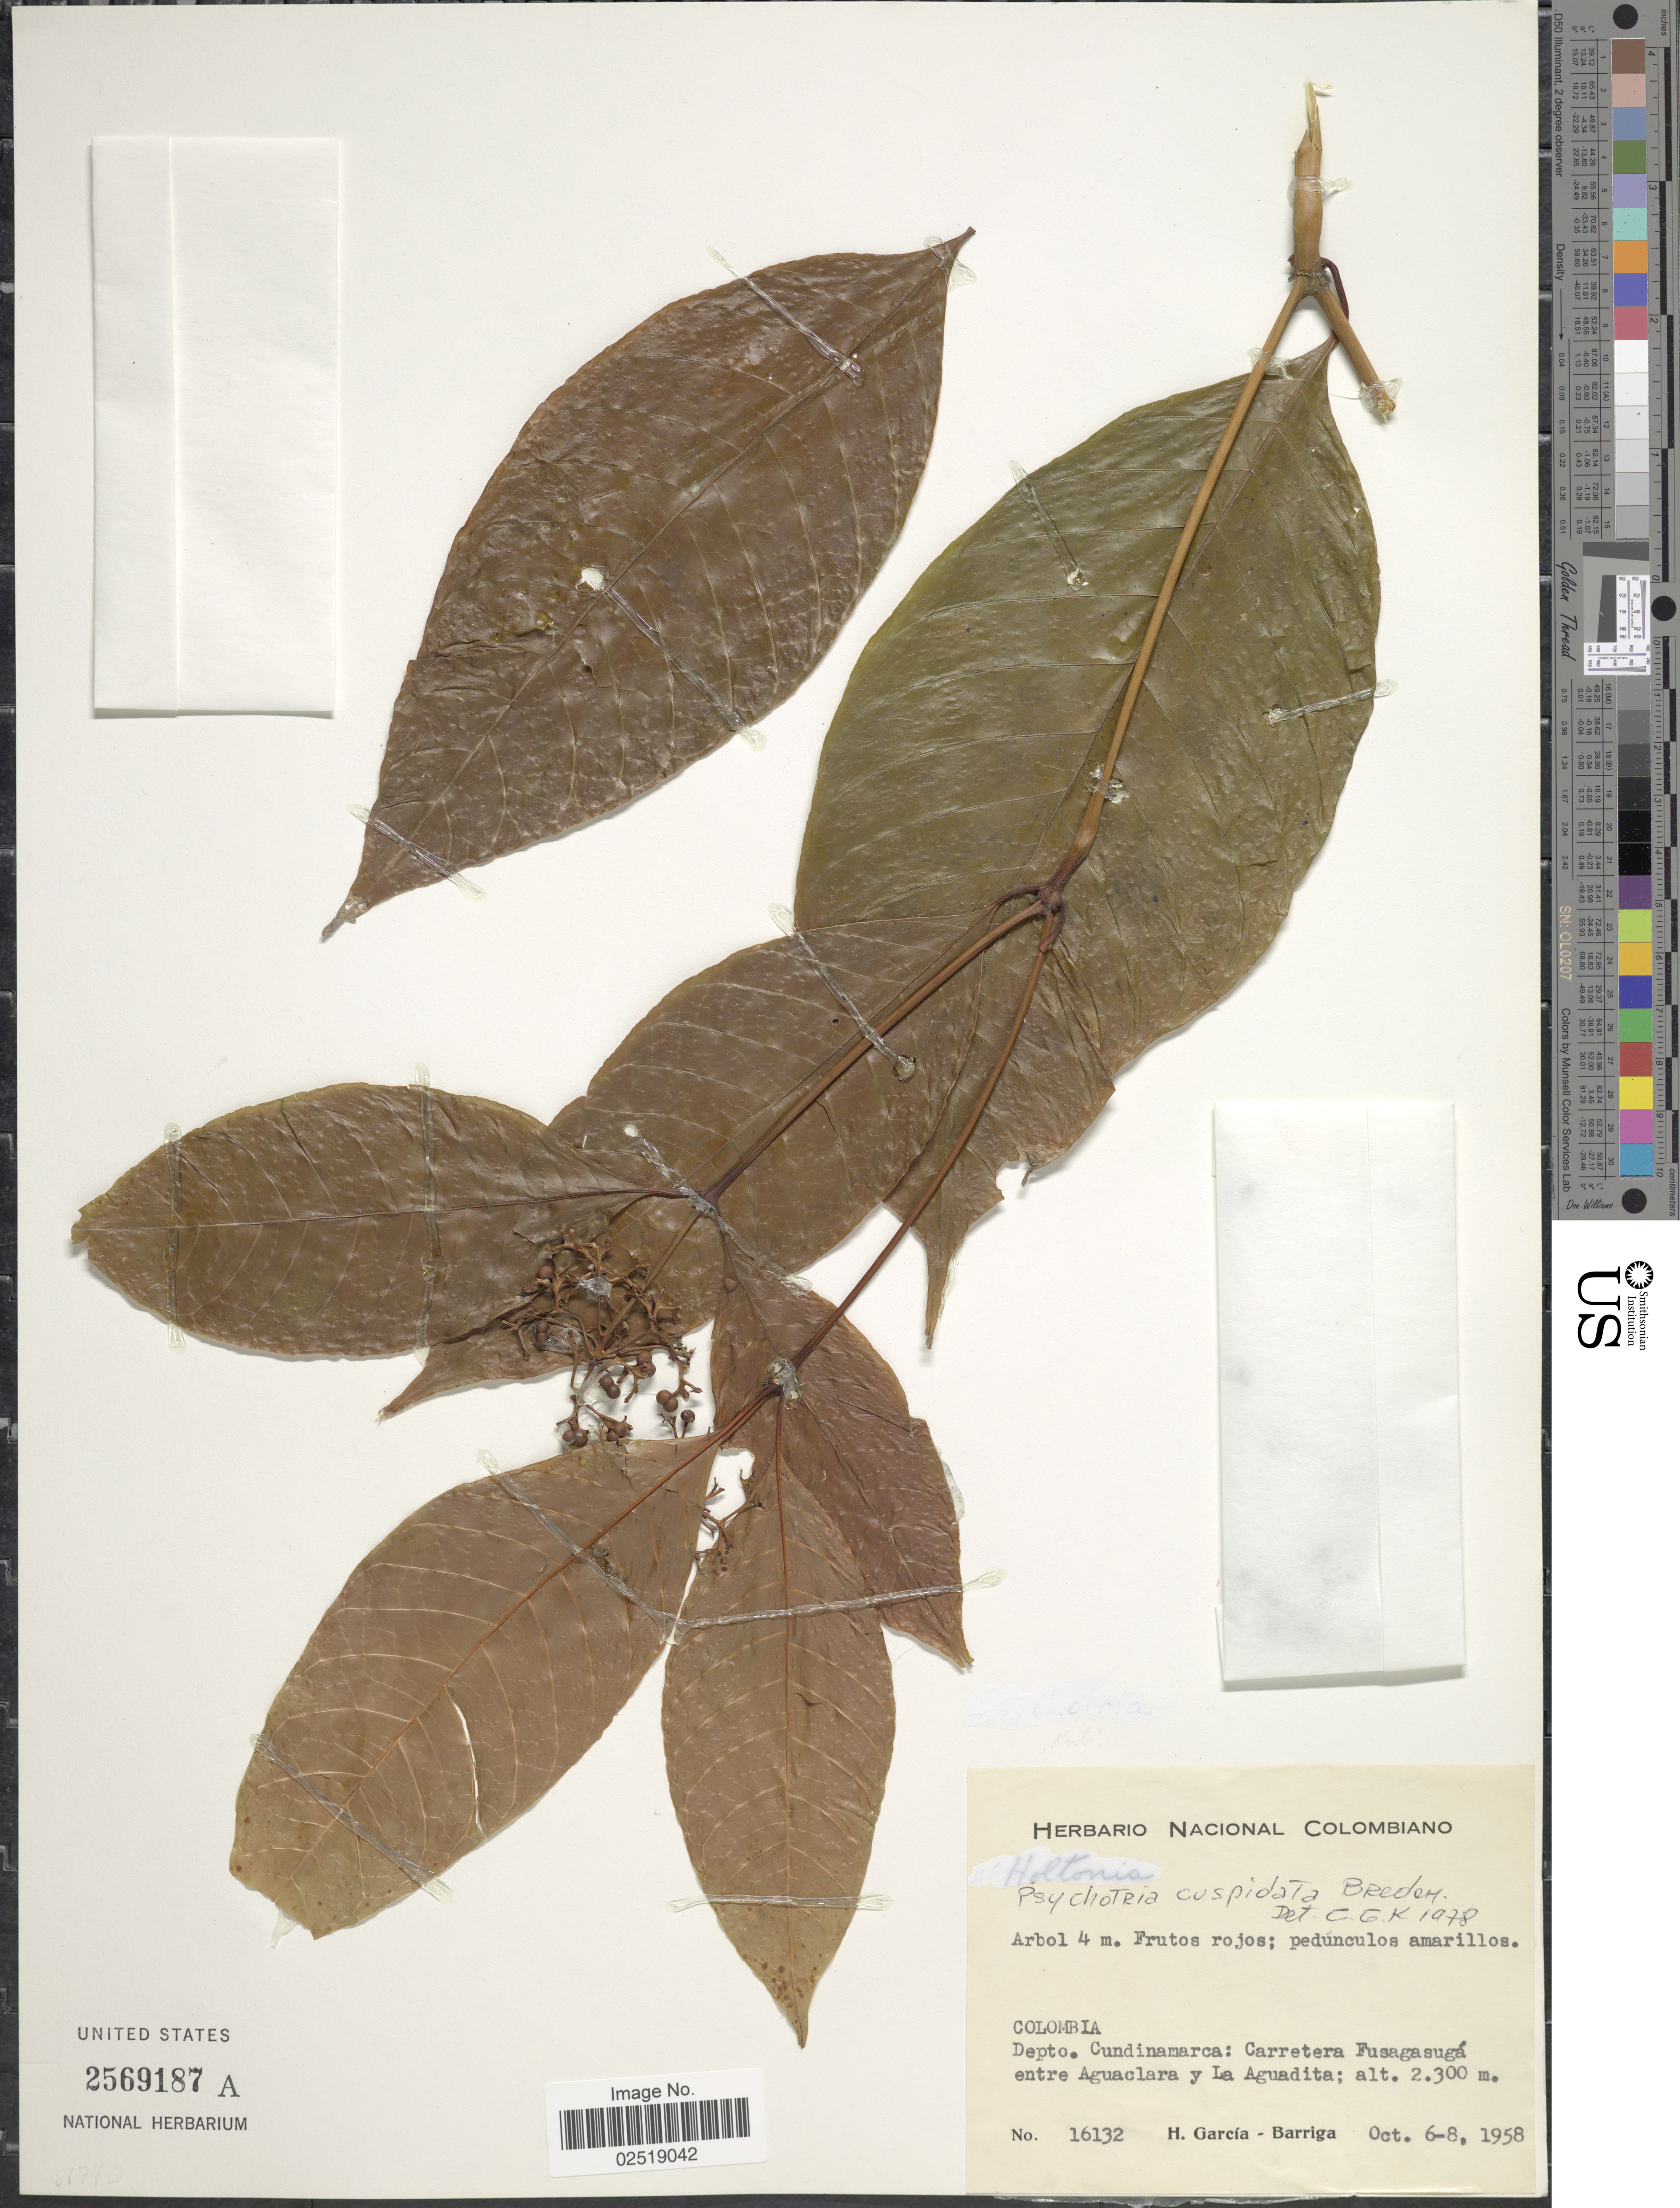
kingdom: Plantae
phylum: Tracheophyta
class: Magnoliopsida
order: Gentianales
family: Rubiaceae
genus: Psychotria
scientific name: Psychotria cuspidata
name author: Bredem. ex Schult.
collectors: H. García Barriga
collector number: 16132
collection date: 1958-10-06/1958-10-08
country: Colombia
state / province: Cundinamarca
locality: Depto. Cundinamarca: Carretera Fusagasuga entre Aguaclara y La Aguadita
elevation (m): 2300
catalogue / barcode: US 2569187A